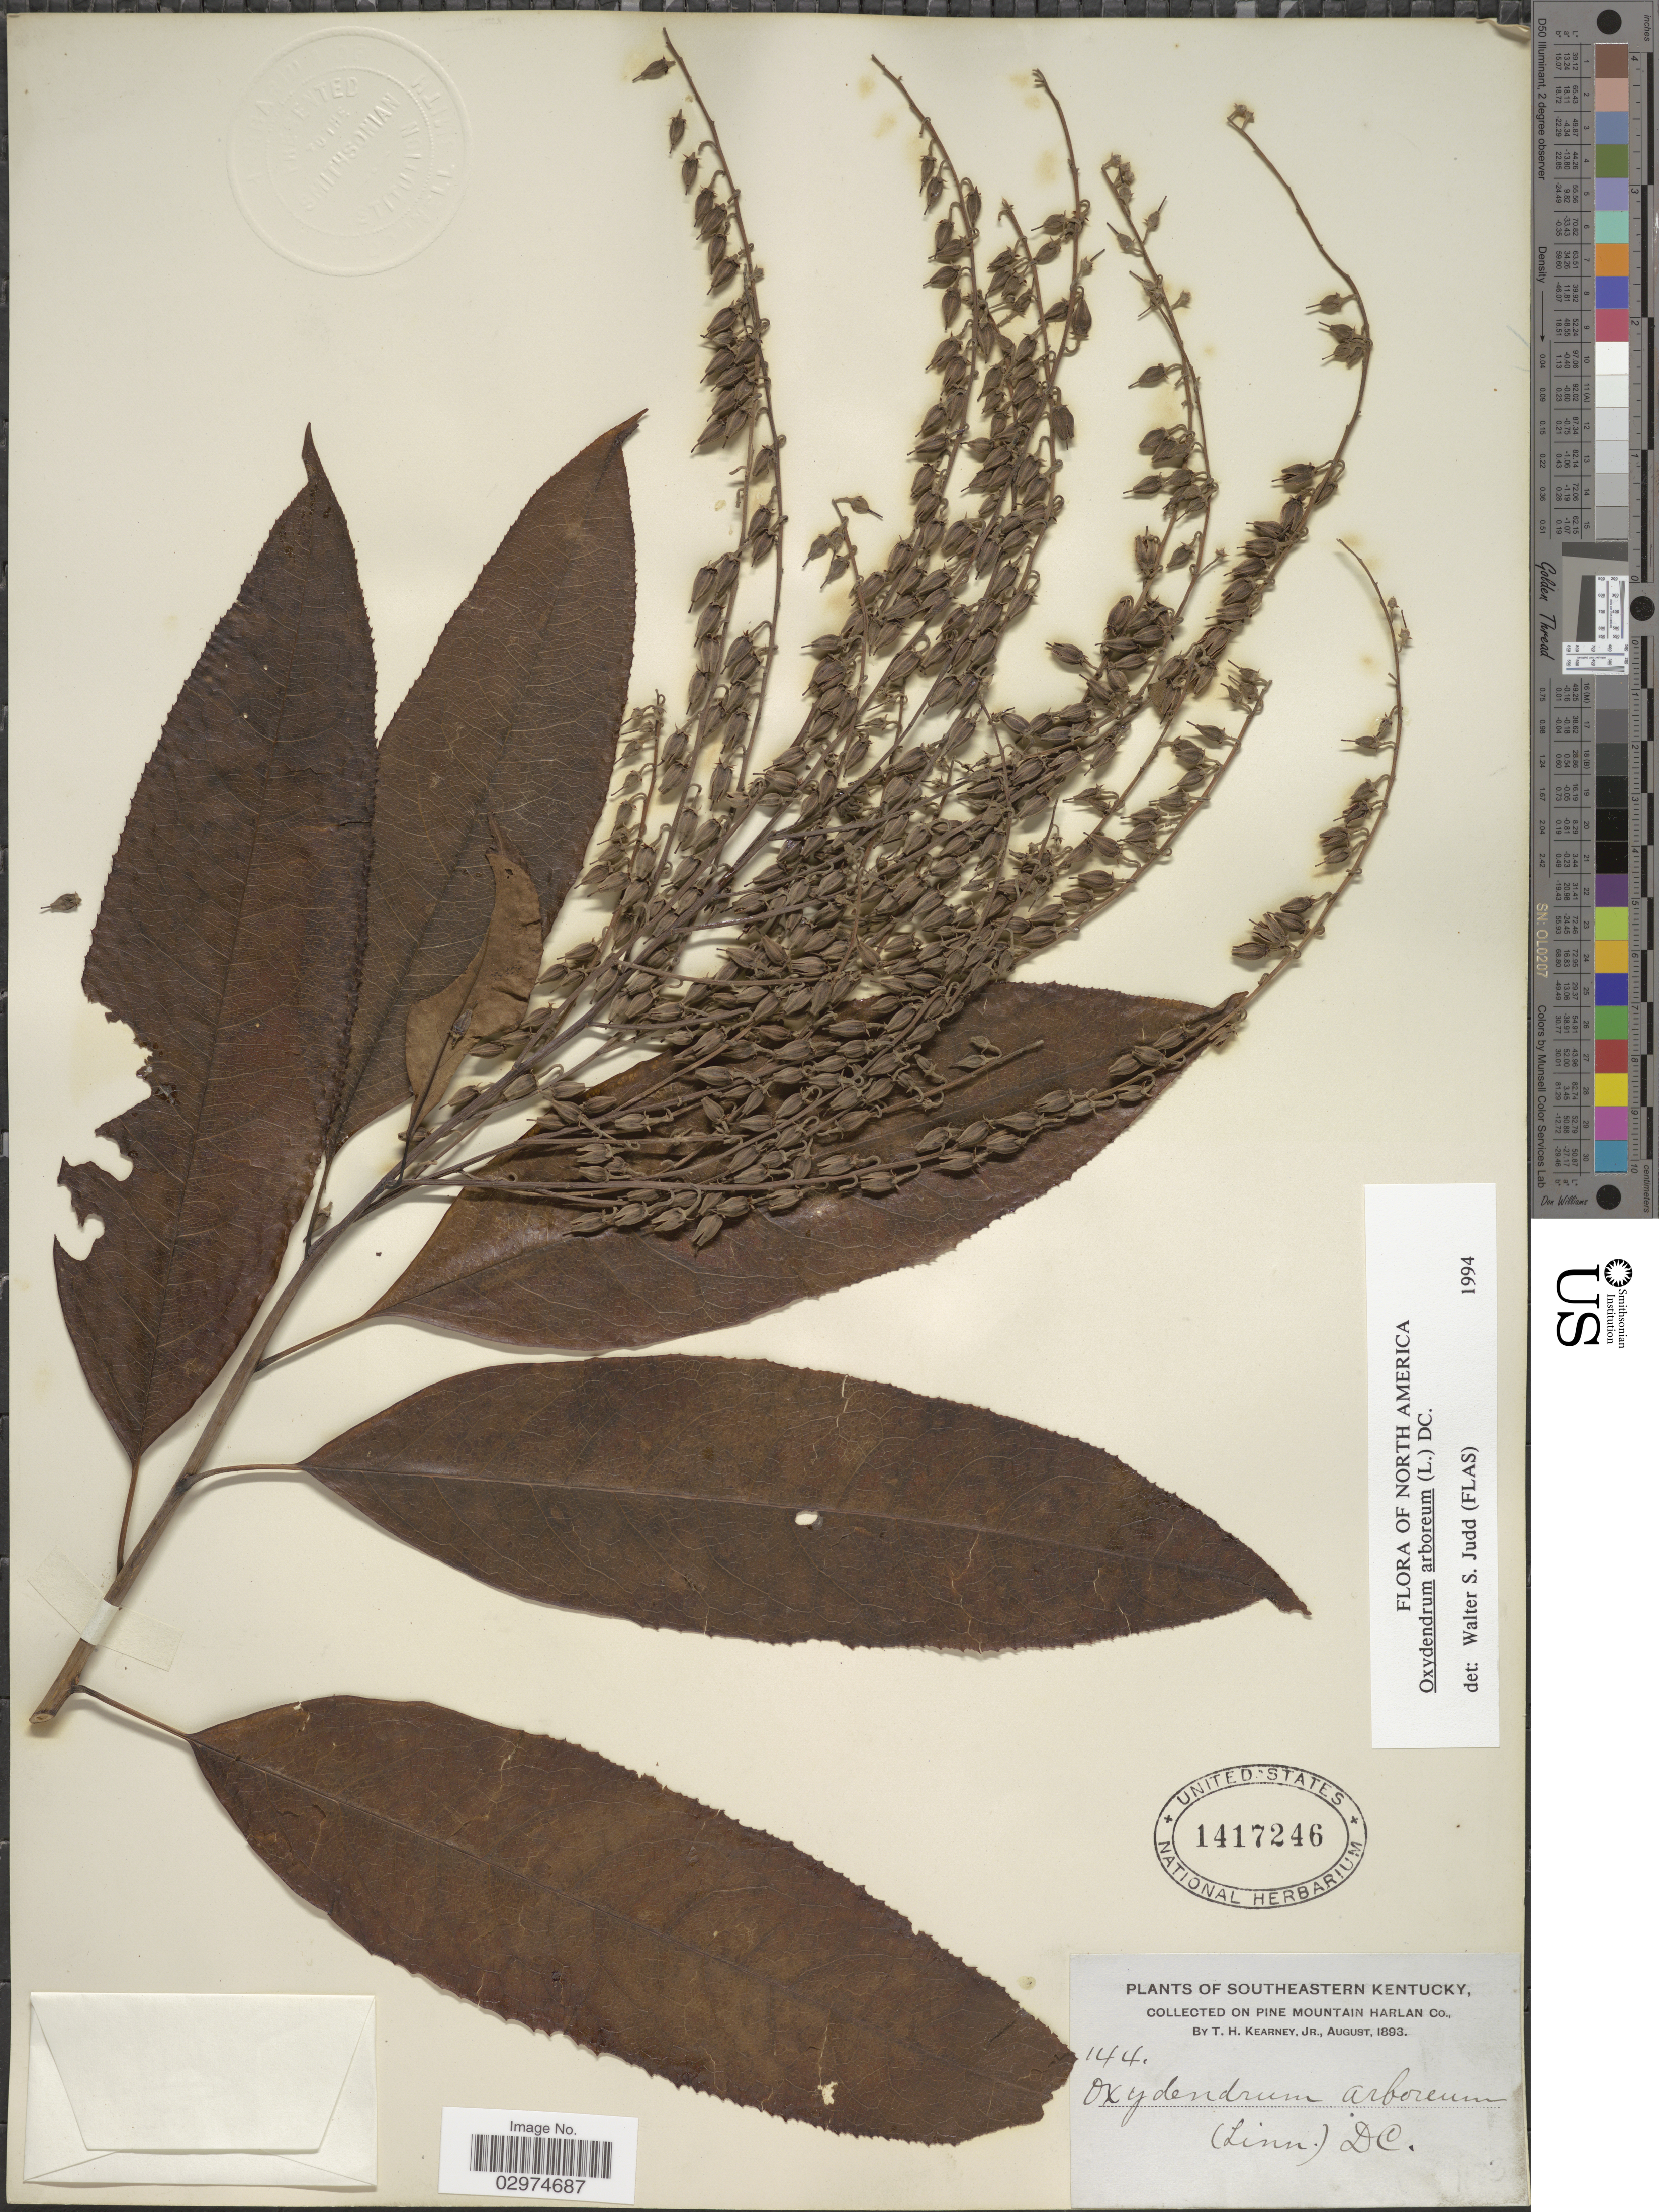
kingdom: Plantae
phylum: Tracheophyta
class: Magnoliopsida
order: Ericales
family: Ericaceae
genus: Oxydendrum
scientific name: Oxydendrum arboreum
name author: (L.) DC.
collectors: T. H. Kearney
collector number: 144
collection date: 1893-08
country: United States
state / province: Kentucky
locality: Southeastern Kentucky, Pine Mountain Harlan Co.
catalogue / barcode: US 1417246